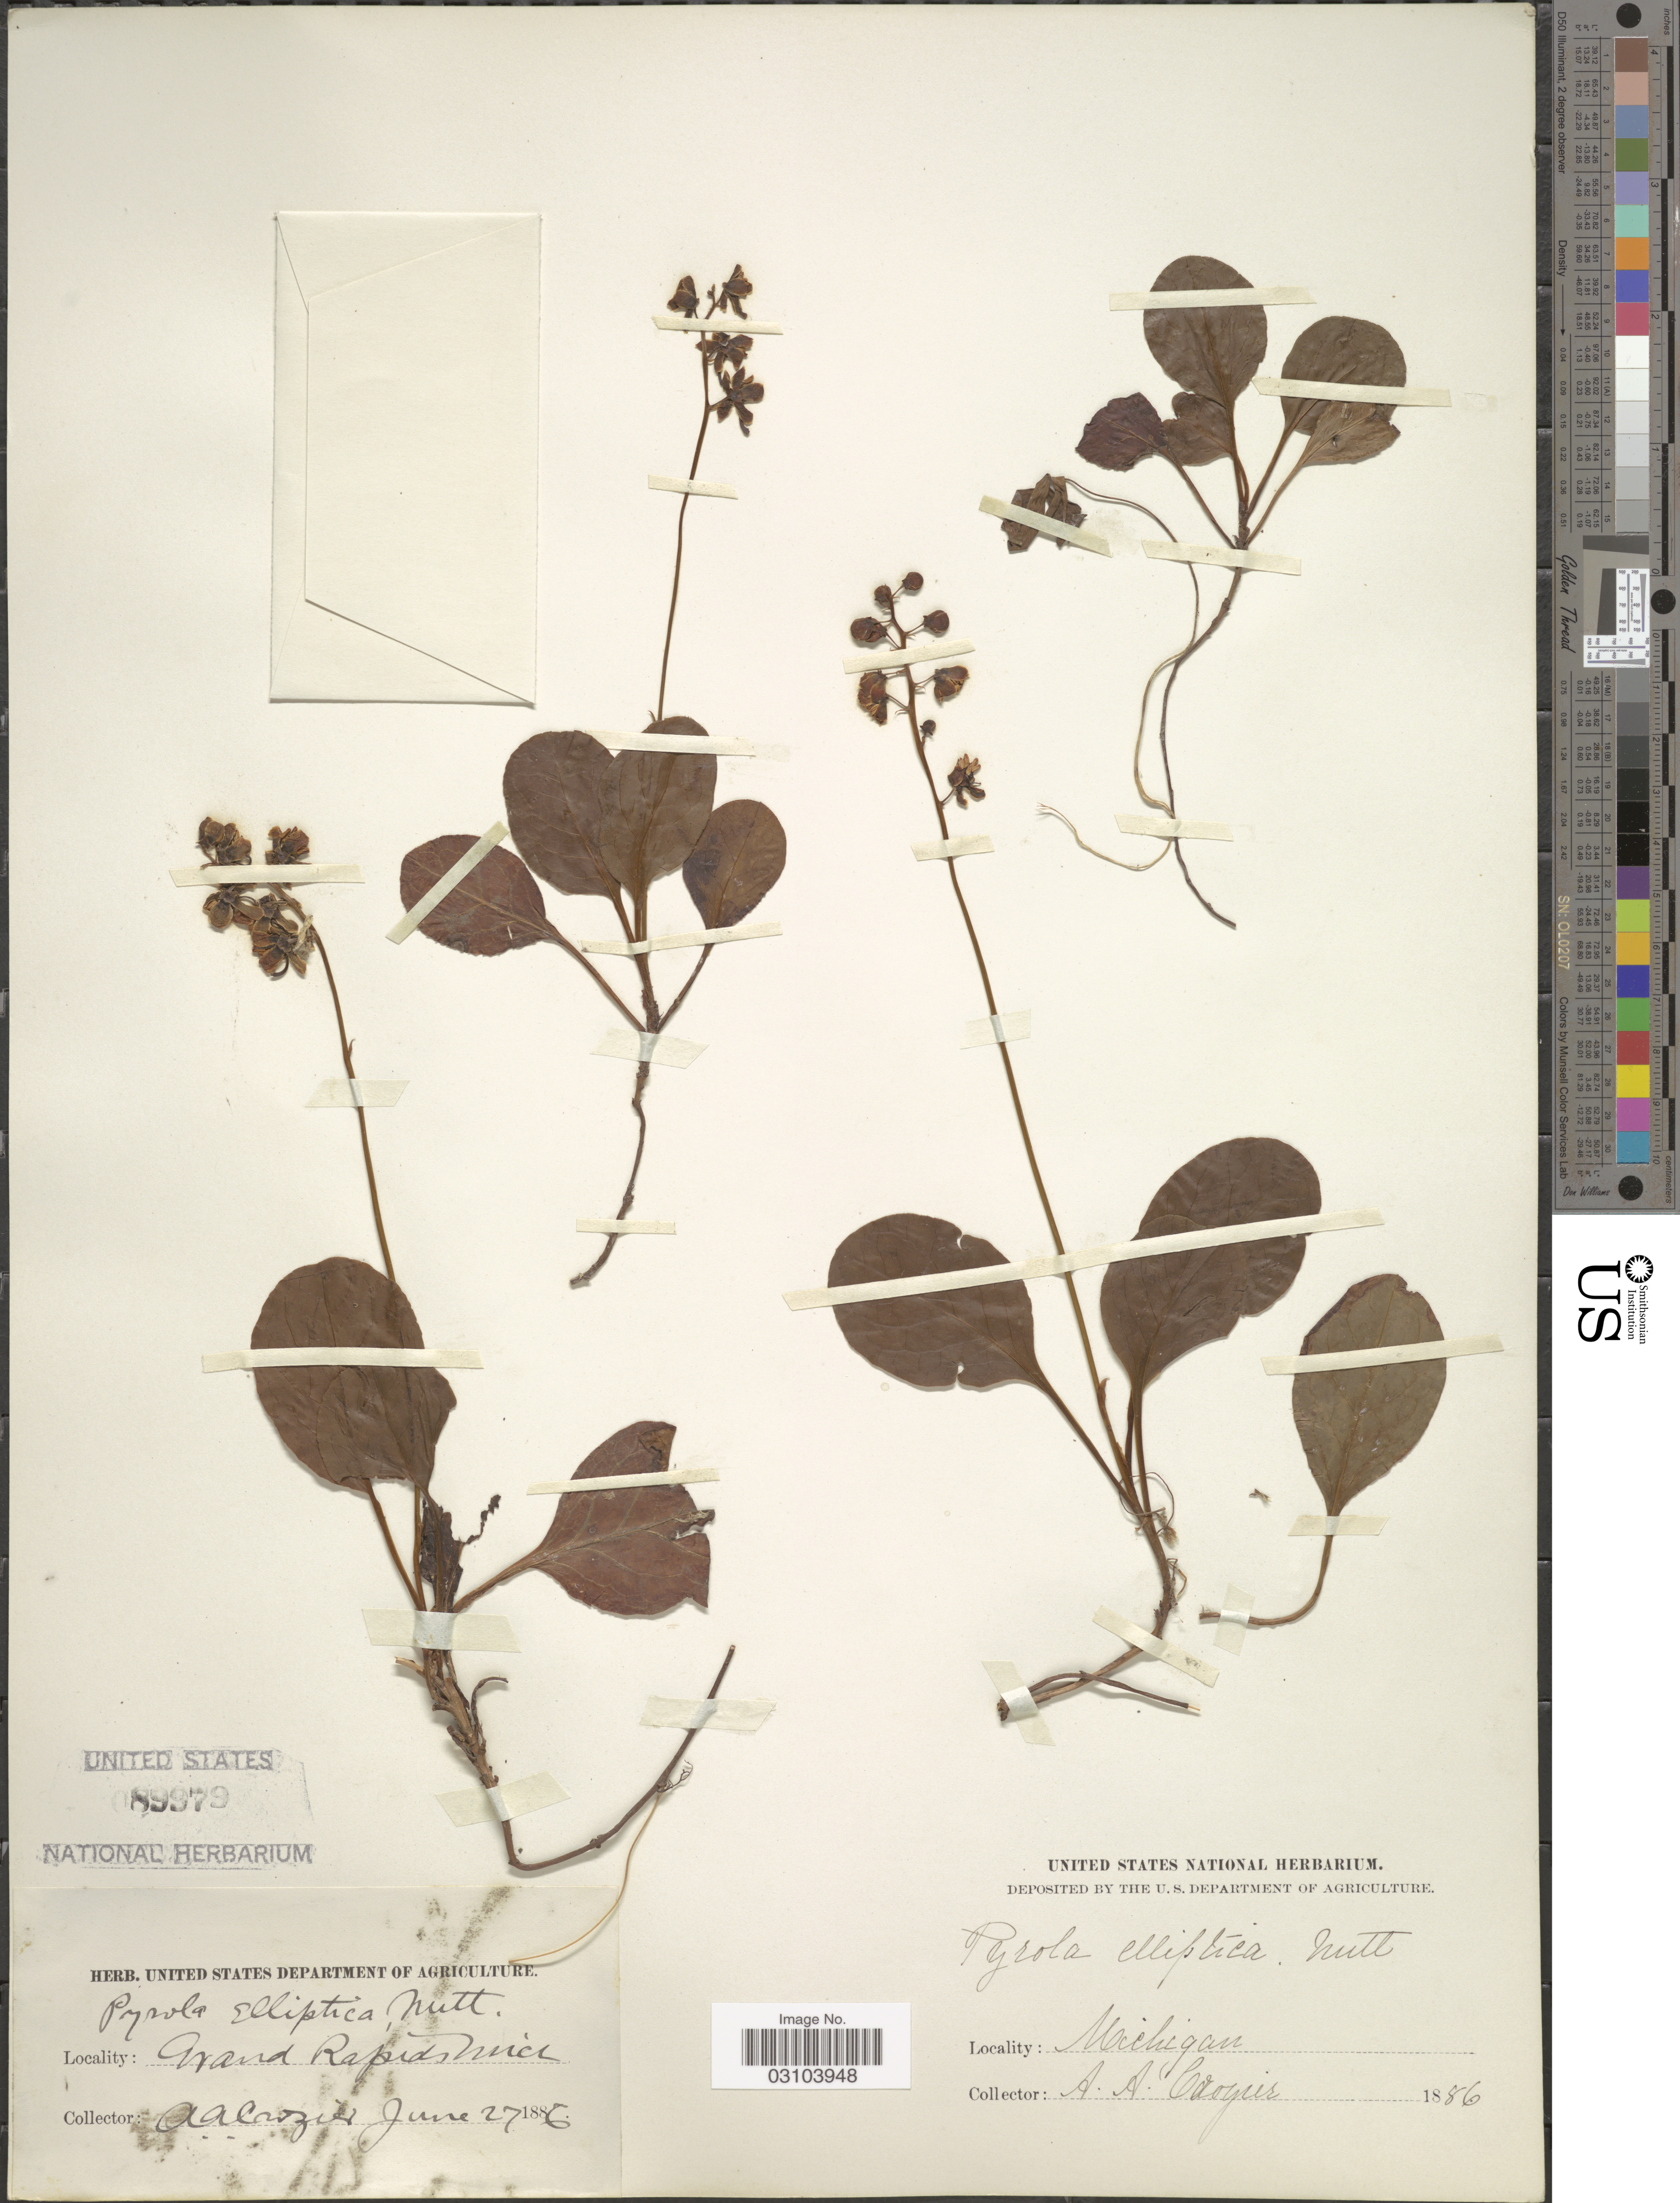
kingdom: Plantae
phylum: Tracheophyta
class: Magnoliopsida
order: Ericales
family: Ericaceae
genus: Pyrola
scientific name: Pyrola elliptica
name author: Nutt.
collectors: A. Crozier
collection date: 1886-06-27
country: United States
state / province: Michigan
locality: Grand Rapids Mich.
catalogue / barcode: US 89979